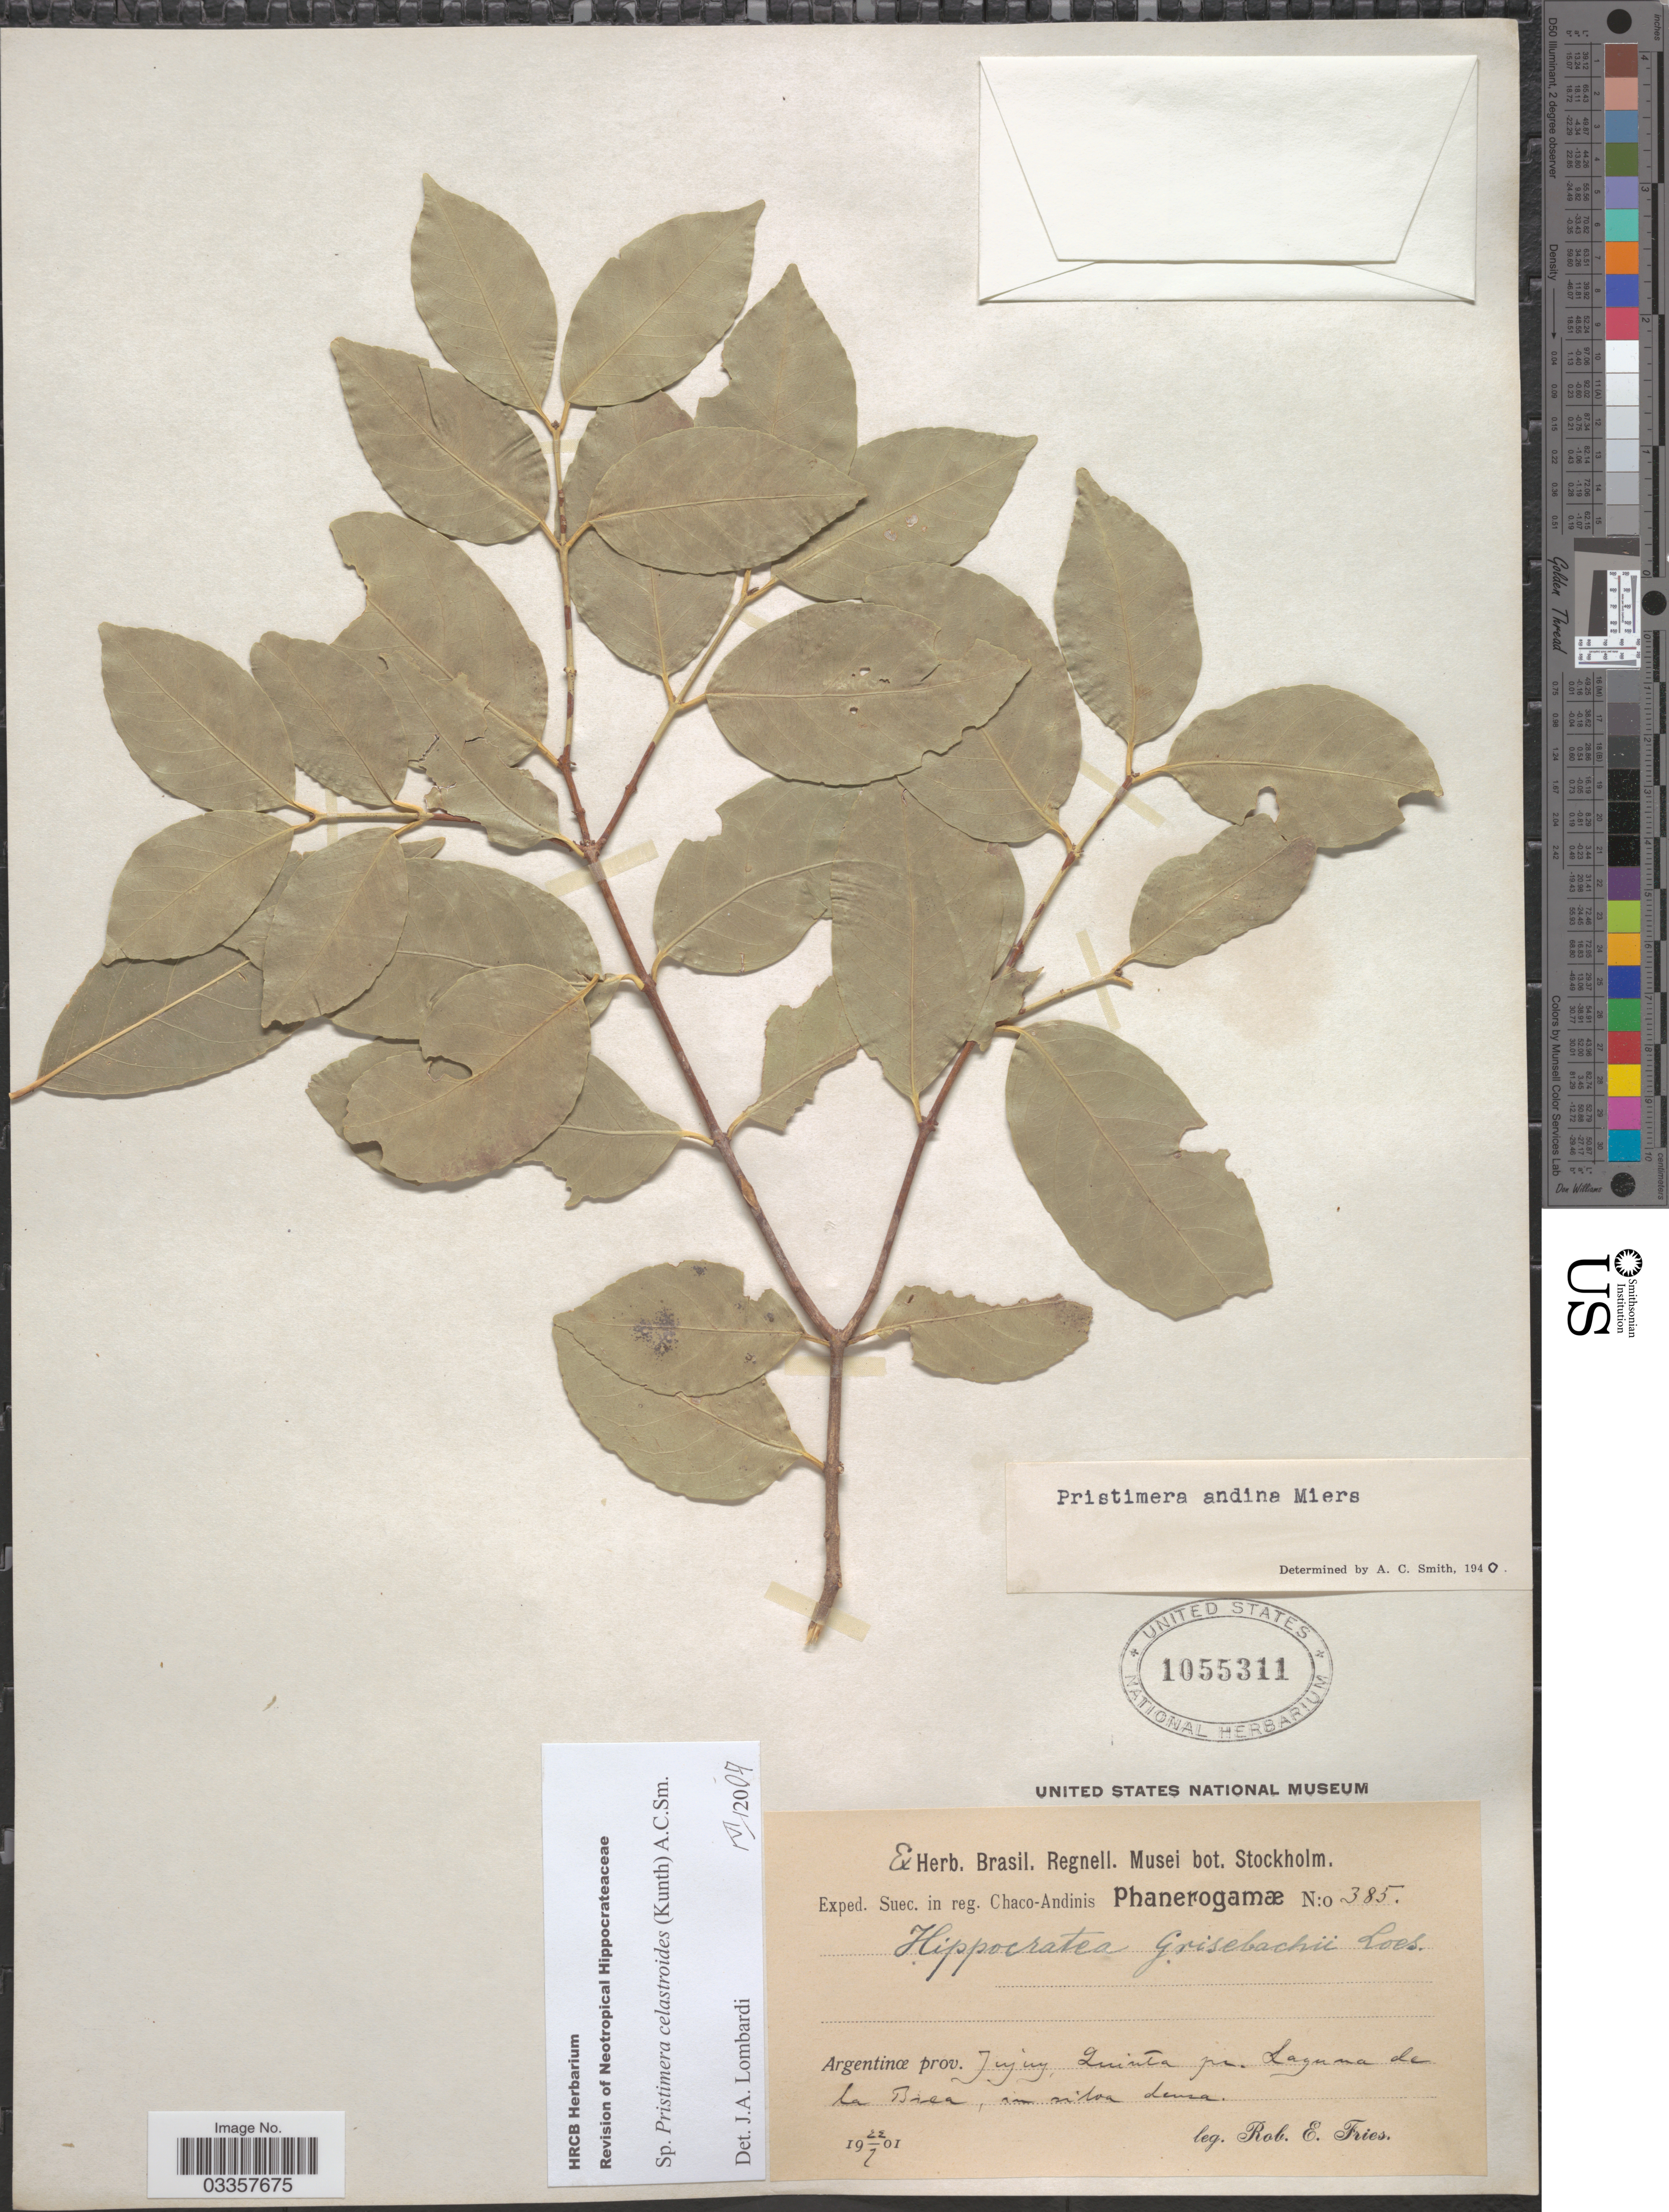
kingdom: Plantae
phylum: Tracheophyta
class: Magnoliopsida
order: Celastrales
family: Celastraceae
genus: Pristimera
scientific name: Pristimera celastroides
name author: (Kunth) A.C. Sm.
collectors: R. E. Fries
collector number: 385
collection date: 1901-07-22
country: Argentina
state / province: Jujuy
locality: Quinta pr. Laguna de la Brea.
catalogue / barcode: US 1055311